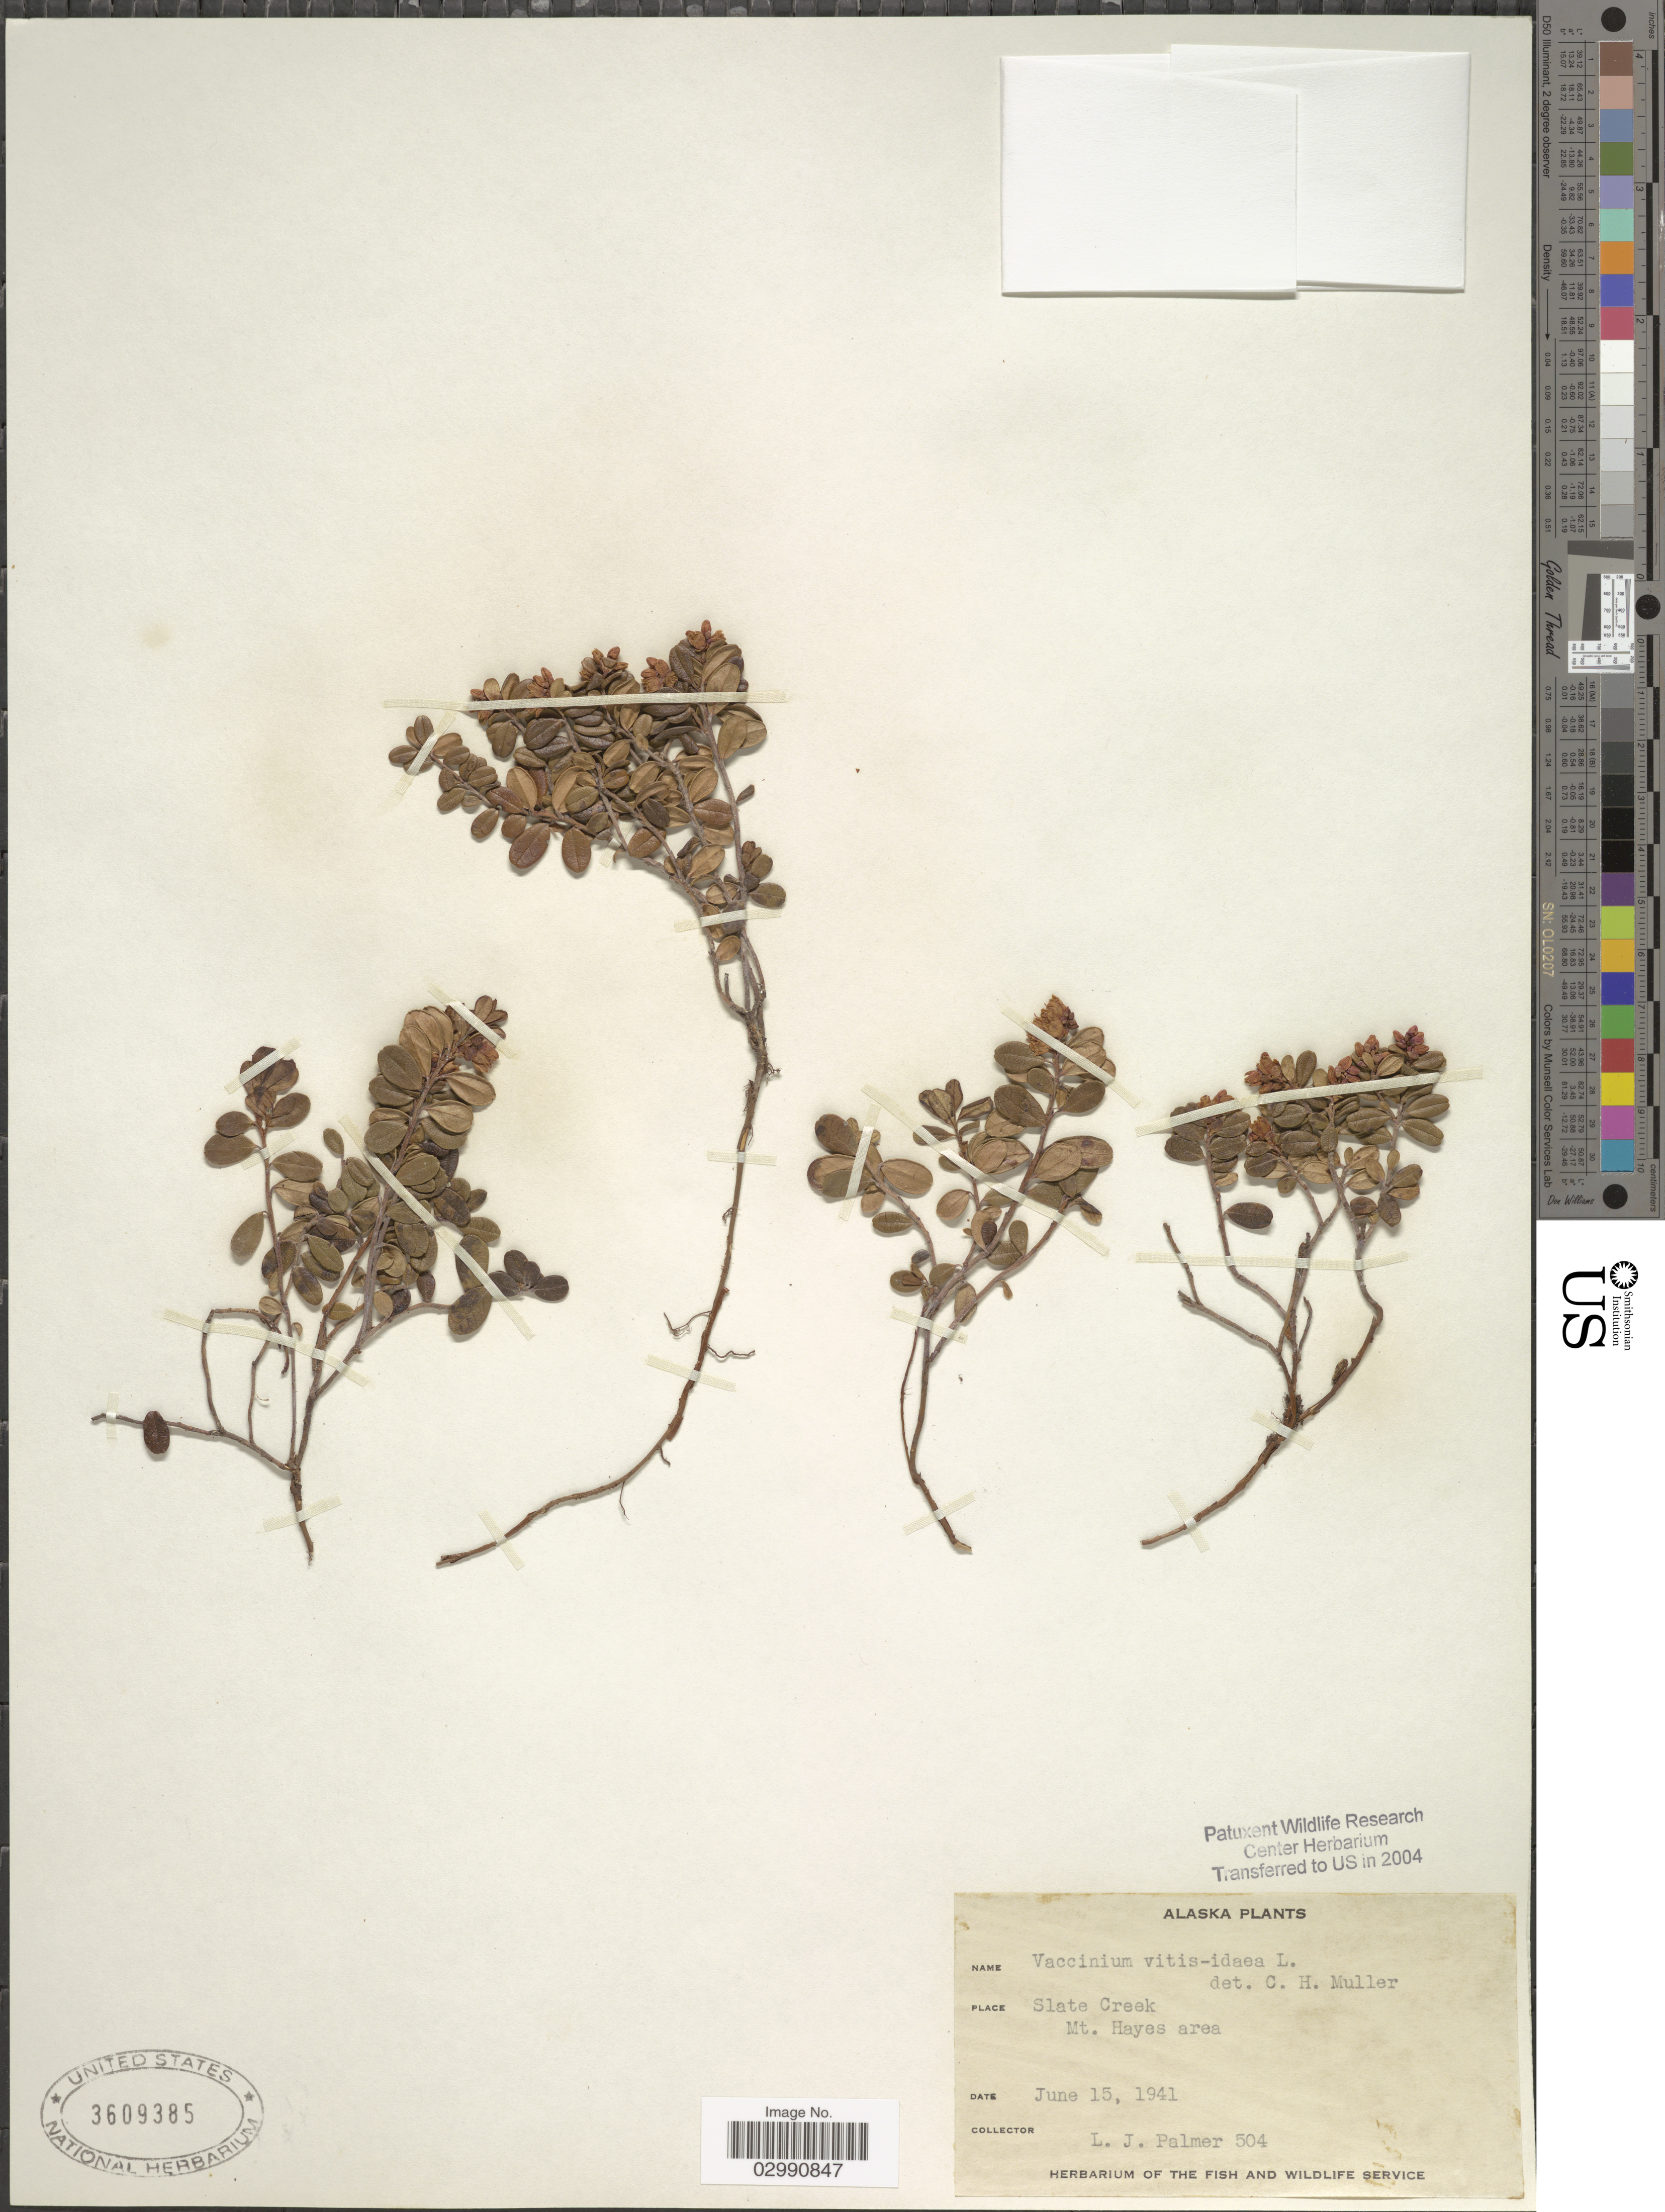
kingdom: Plantae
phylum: Tracheophyta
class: Magnoliopsida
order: Ericales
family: Ericaceae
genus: Vaccinium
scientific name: Vaccinium vitis-idaea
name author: L.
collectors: L. J. Palmer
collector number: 504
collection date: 1941-06-15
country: United States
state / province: Alaska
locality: Slate Creek. Mt. Hayes area.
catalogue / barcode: US 3609385